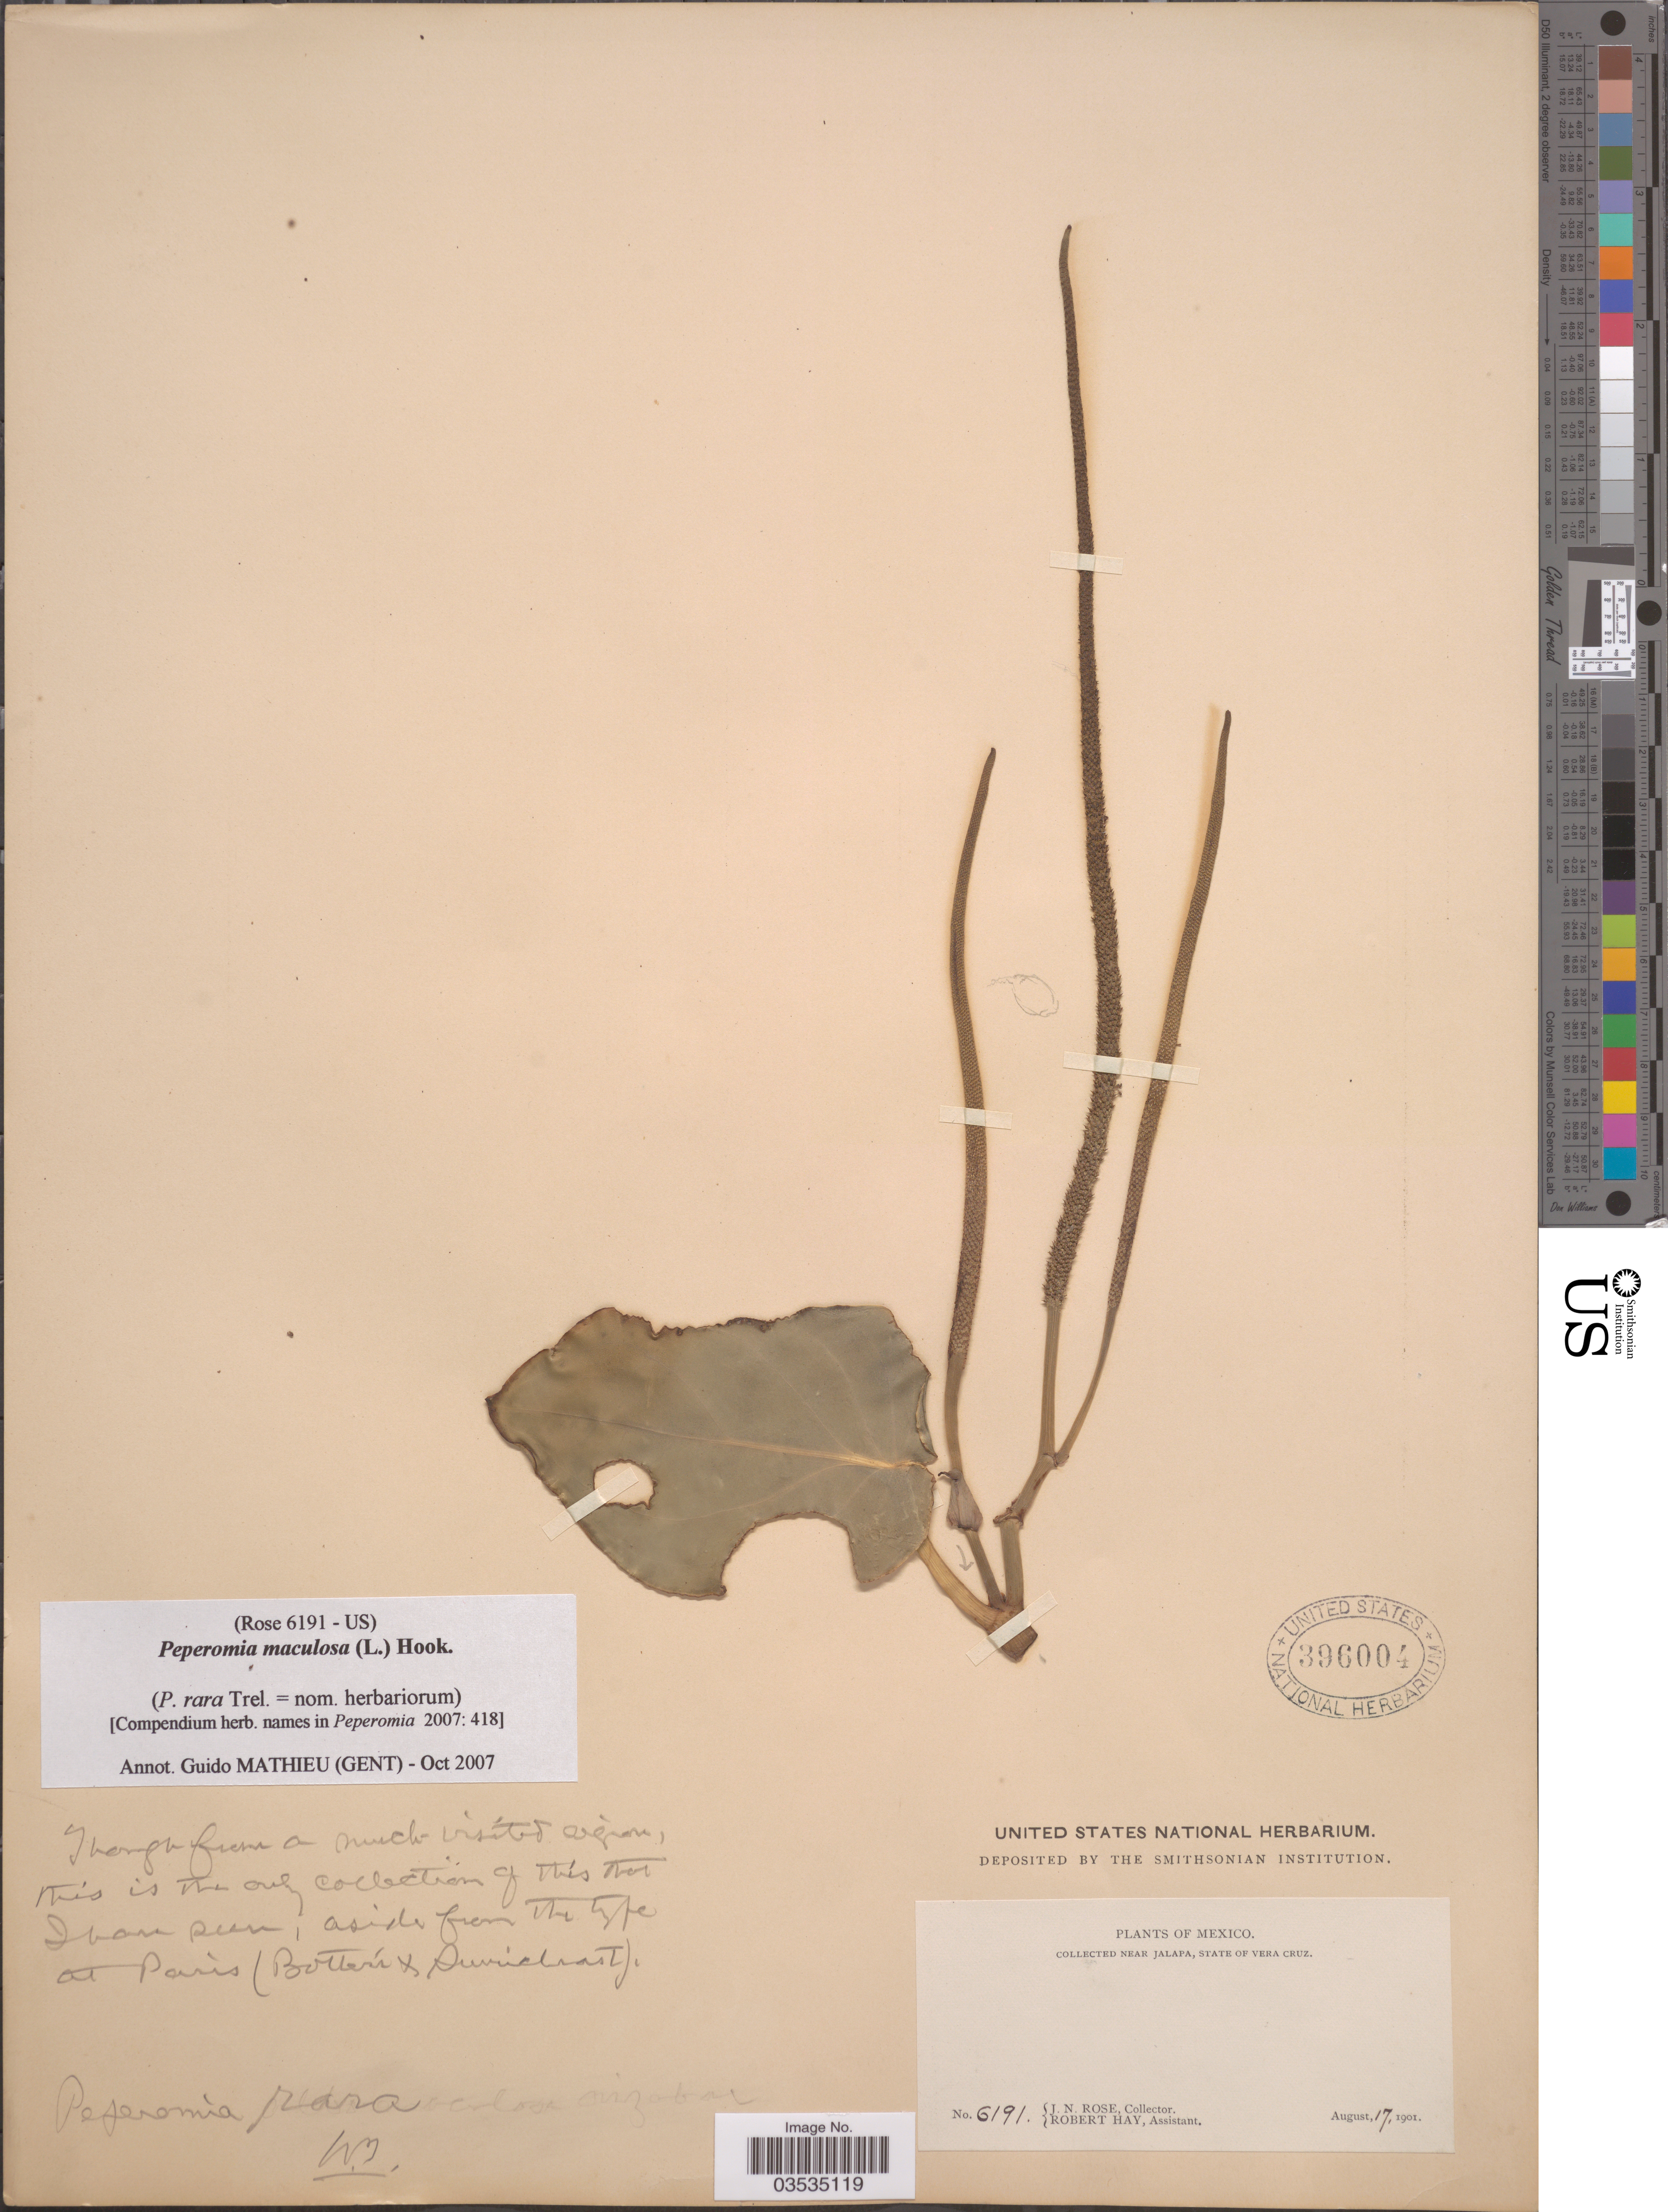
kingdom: Plantae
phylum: Tracheophyta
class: Magnoliopsida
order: Piperales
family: Piperaceae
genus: Peperomia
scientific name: Peperomia maculosa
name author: (L.) Hook.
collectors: J. N. Rose & R. Hay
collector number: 6191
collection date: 1901-08-17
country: Mexico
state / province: Veracruz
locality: Near Jalapa, State of Vera Cruz.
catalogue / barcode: US 396004